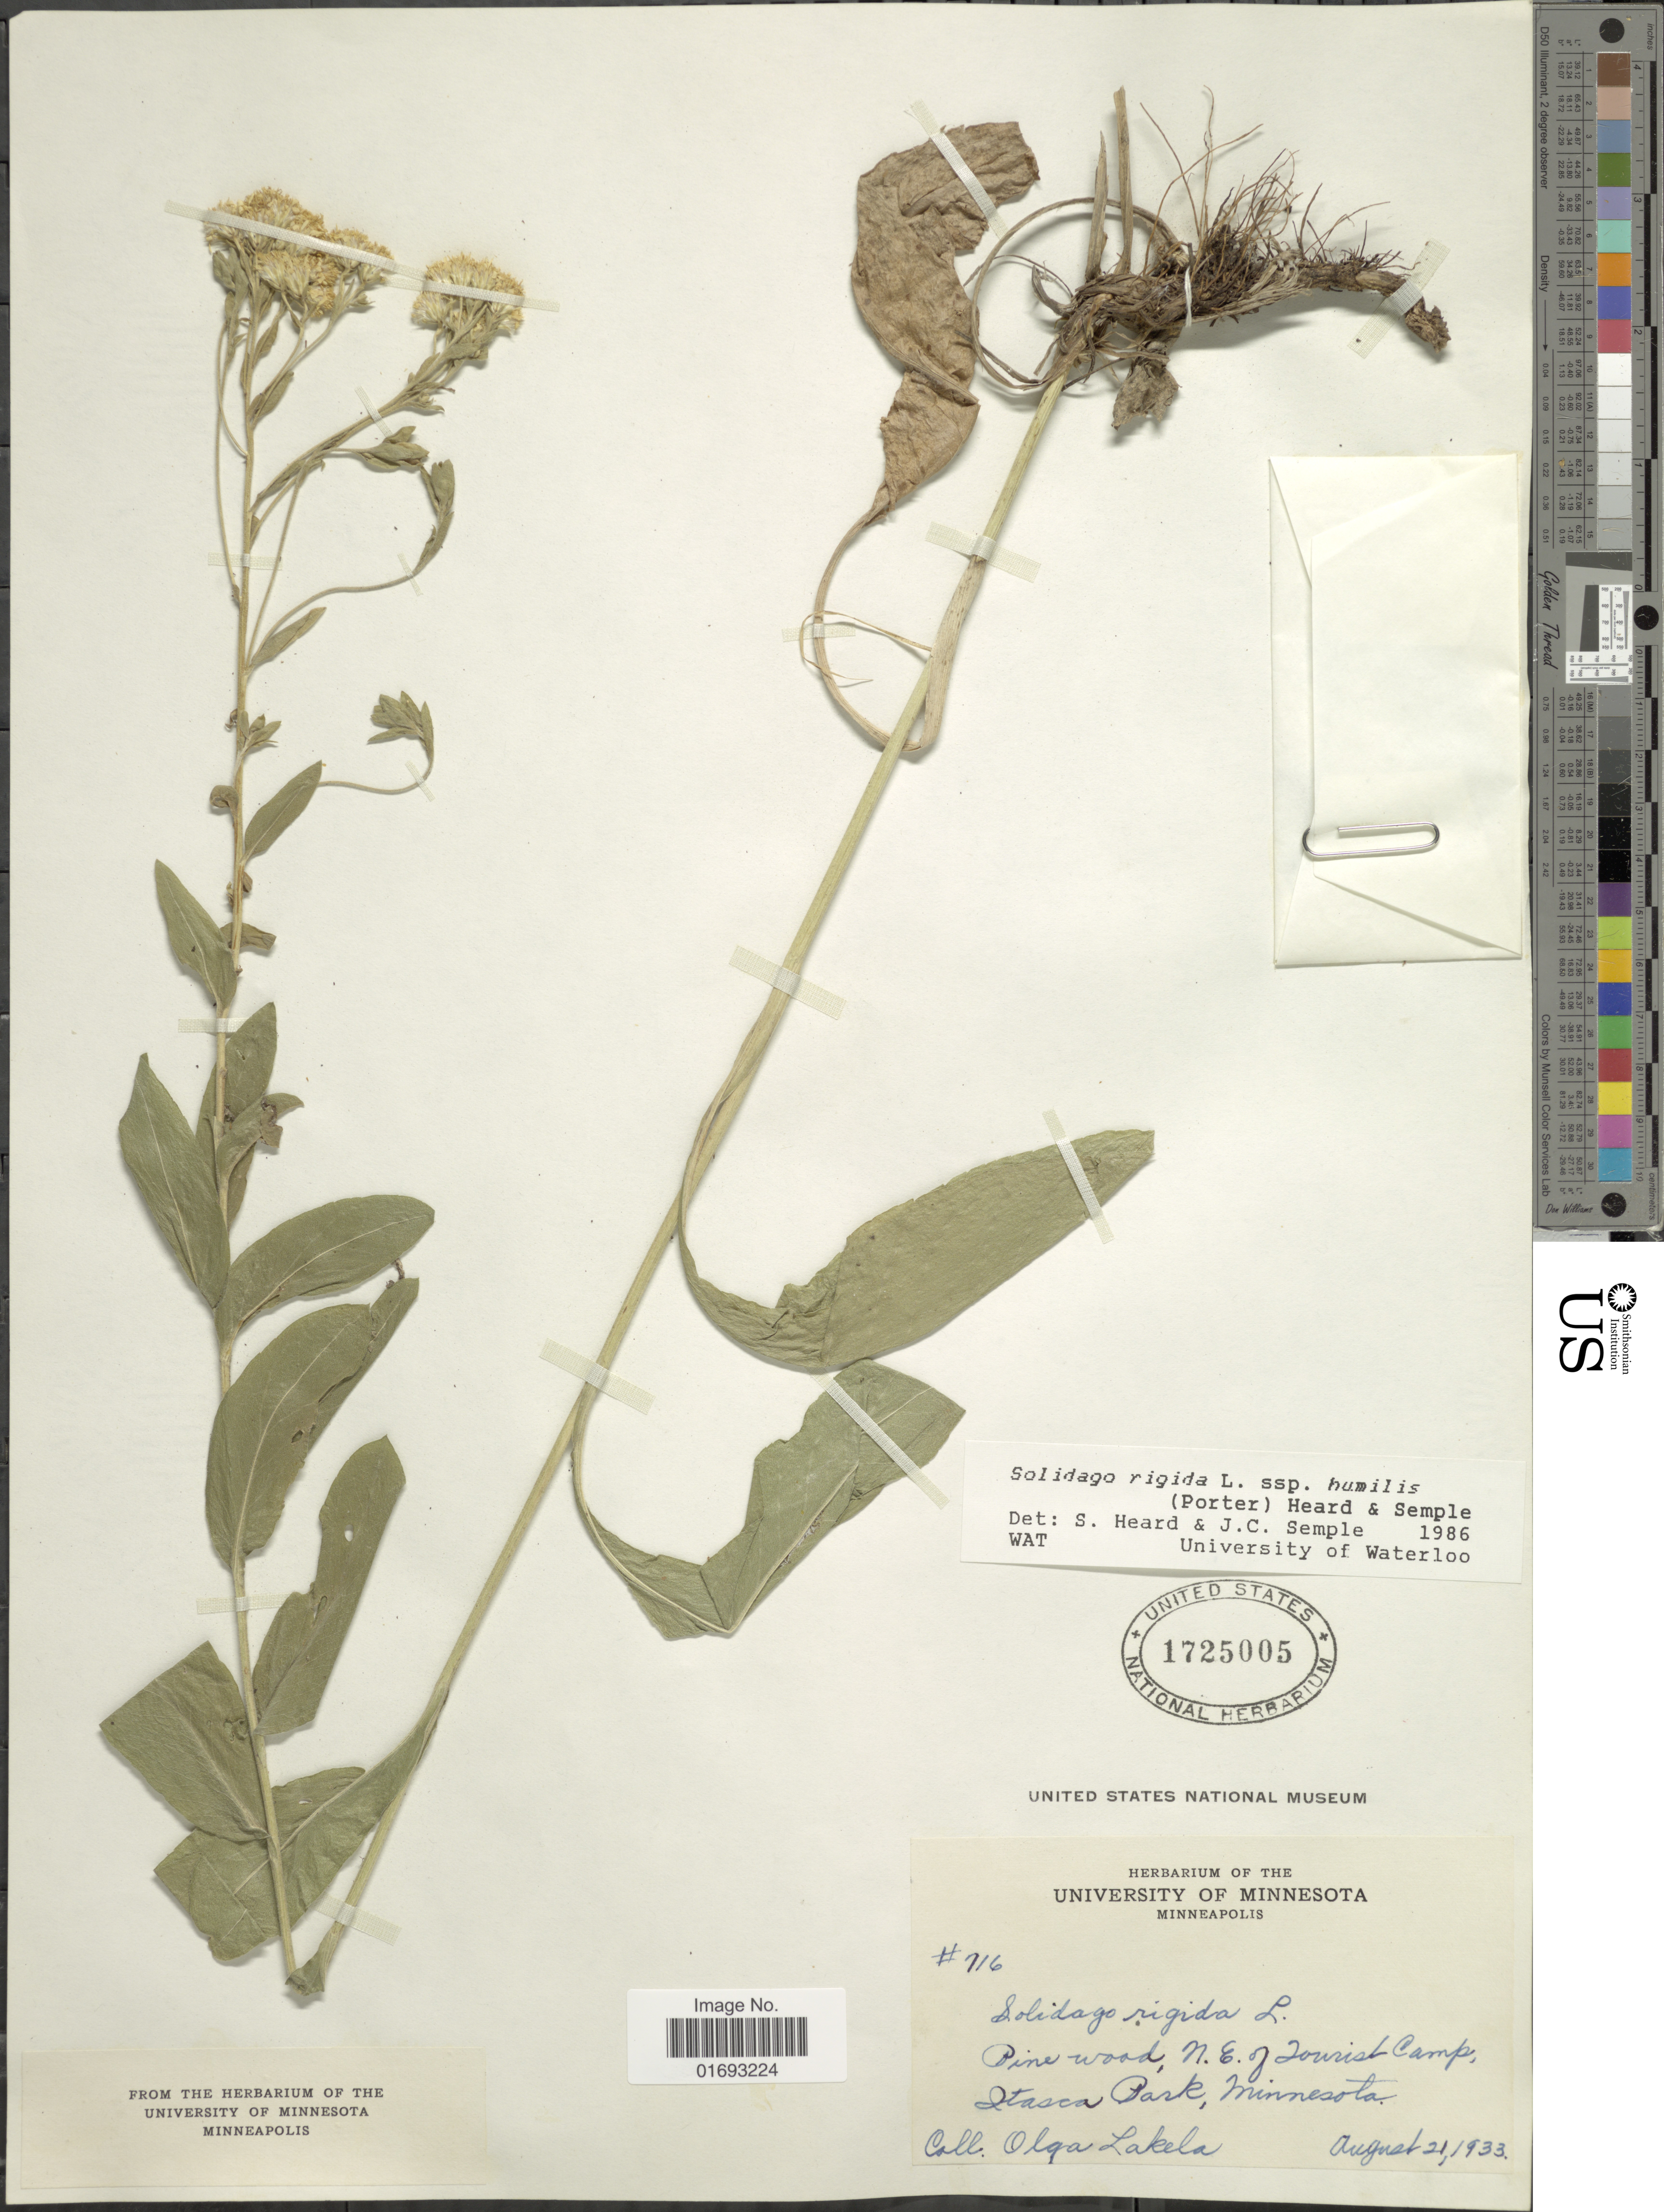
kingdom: Plantae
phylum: Tracheophyta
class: Magnoliopsida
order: Asterales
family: Asteraceae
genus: Oligoneuron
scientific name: Oligoneuron rigidum var. humile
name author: (Porter) G.L. Nesom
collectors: O. K. Lakela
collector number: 716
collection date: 1933-08-21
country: United States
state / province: Minnesota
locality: Pine wood, N.E. of Tourist Camp, Itasca Park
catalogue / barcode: US 1725005